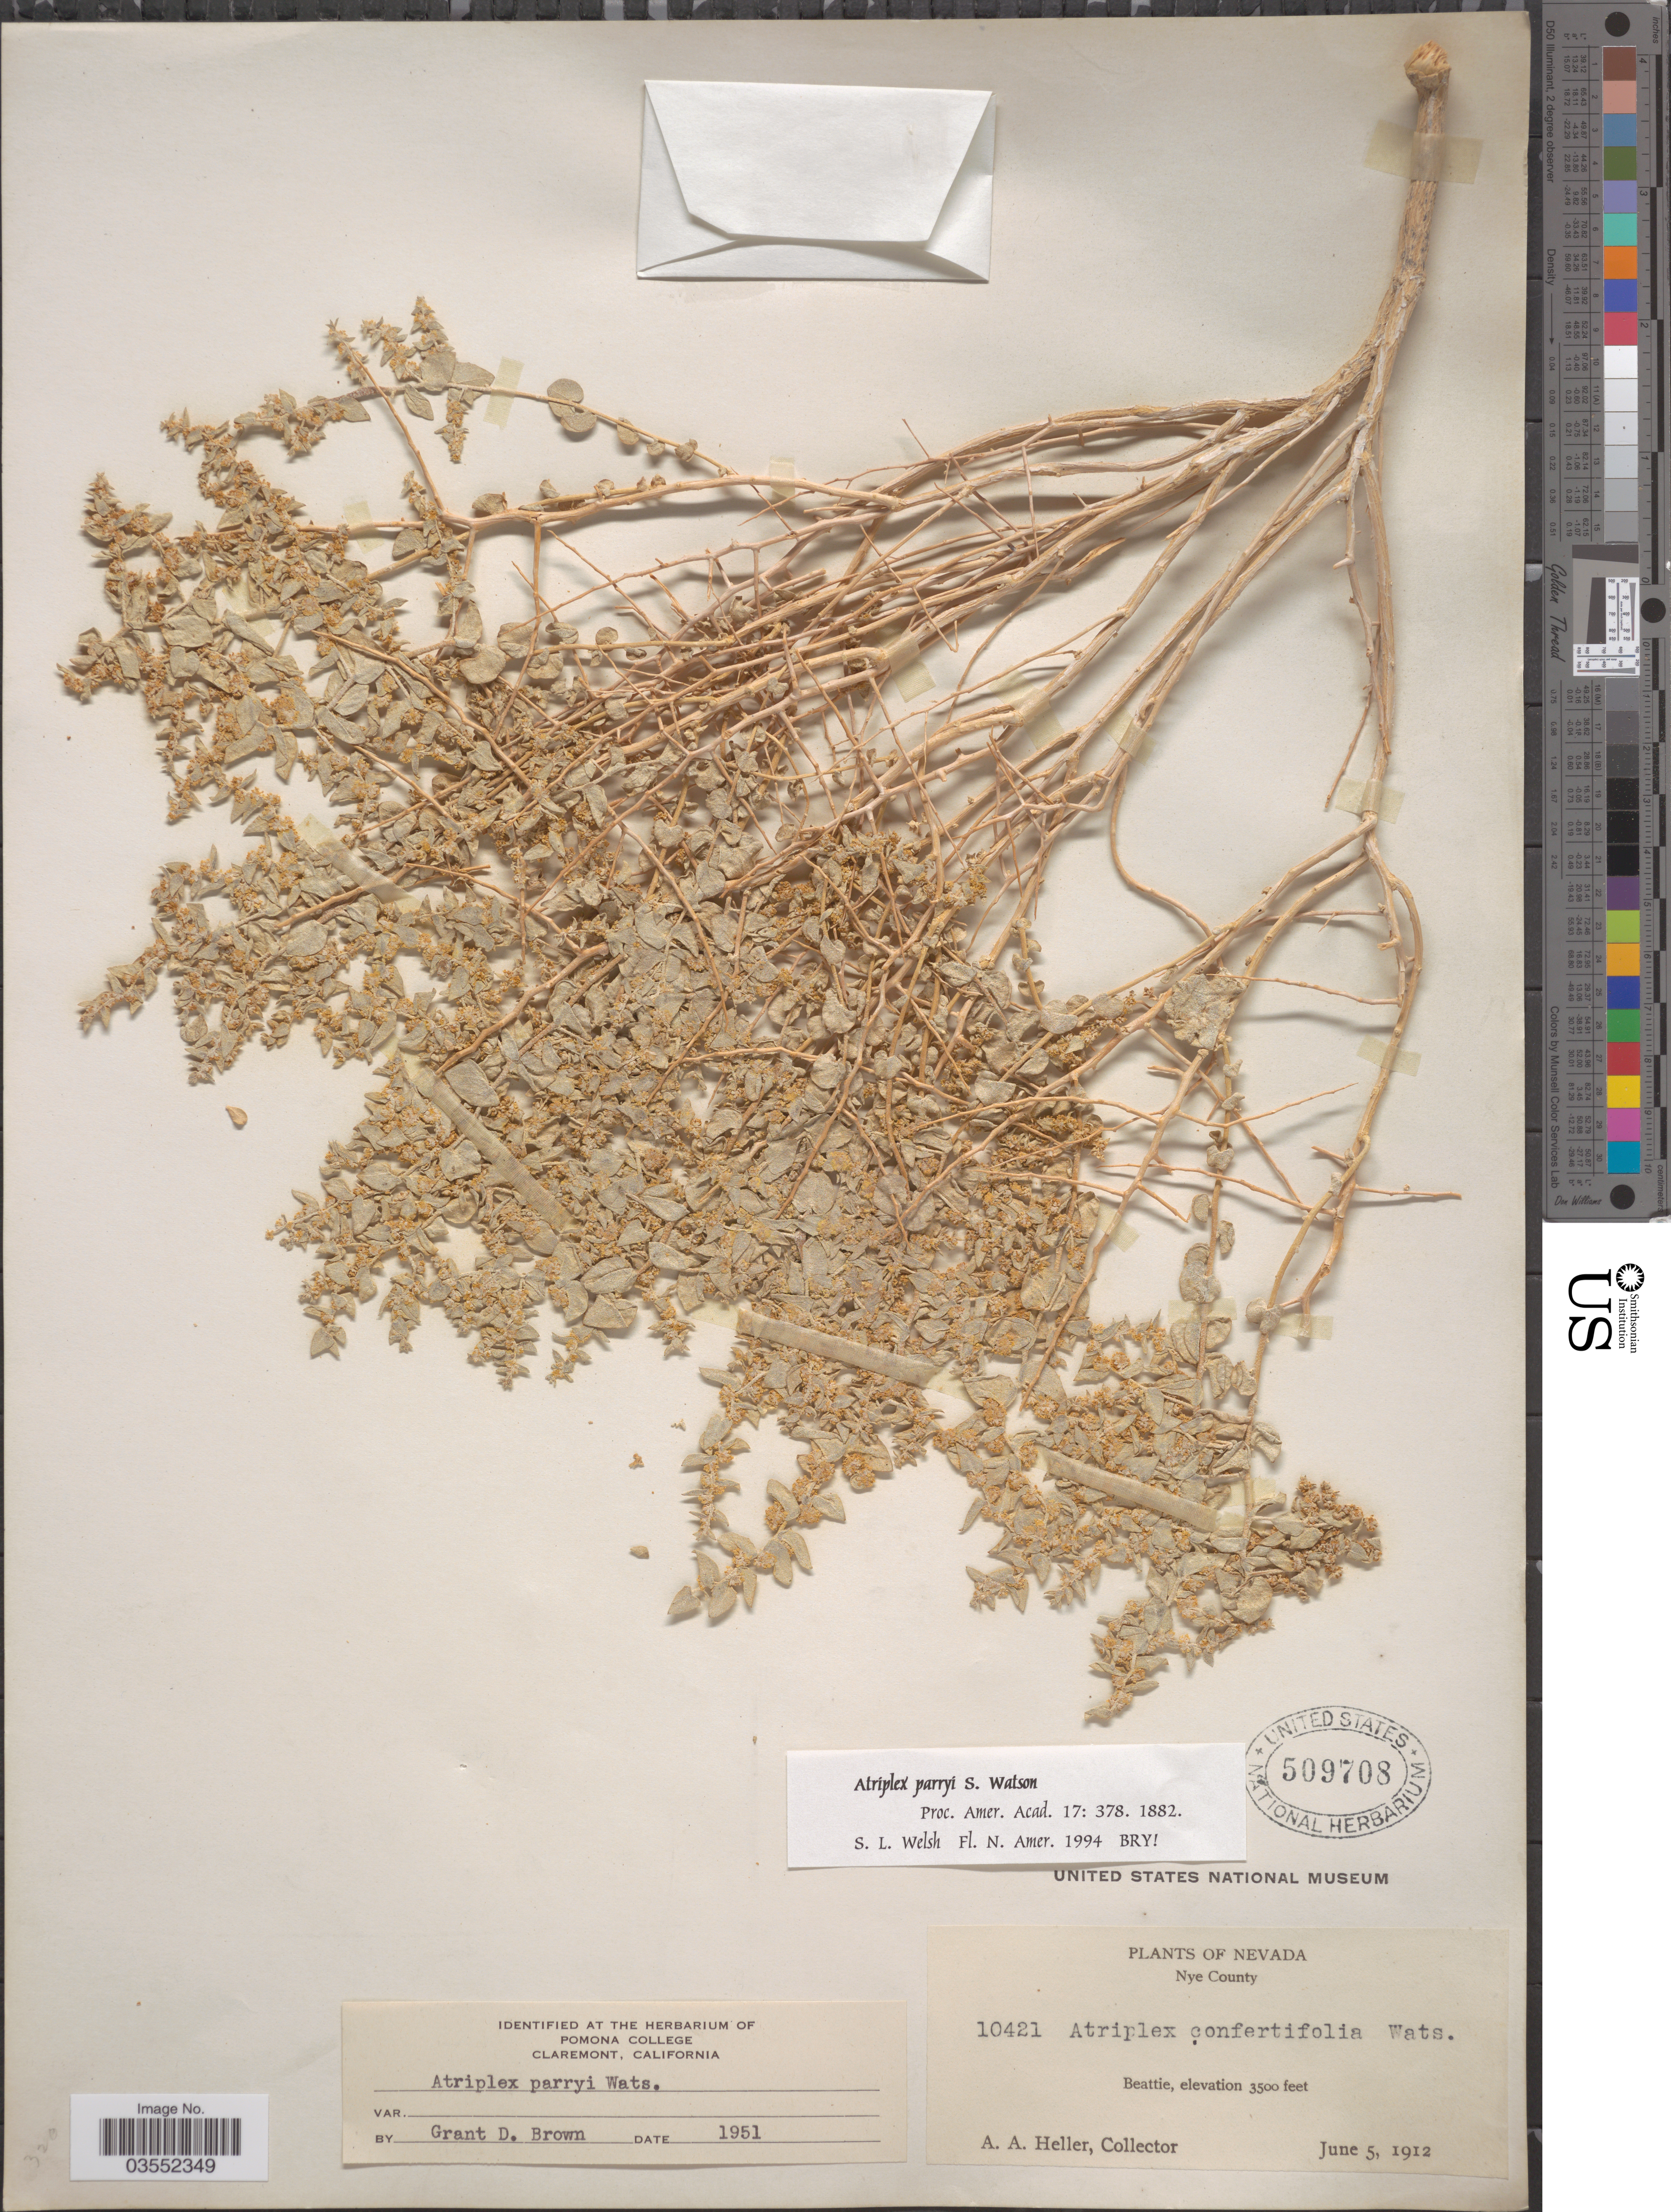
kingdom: Plantae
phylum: Tracheophyta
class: Magnoliopsida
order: Caryophyllales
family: Amaranthaceae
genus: Atriplex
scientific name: Atriplex parryi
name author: S. Watson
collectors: A. A. Heller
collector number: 10421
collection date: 1912-06-05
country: United States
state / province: Nevada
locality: Nye County, Beattie.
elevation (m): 1067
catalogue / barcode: US 509708